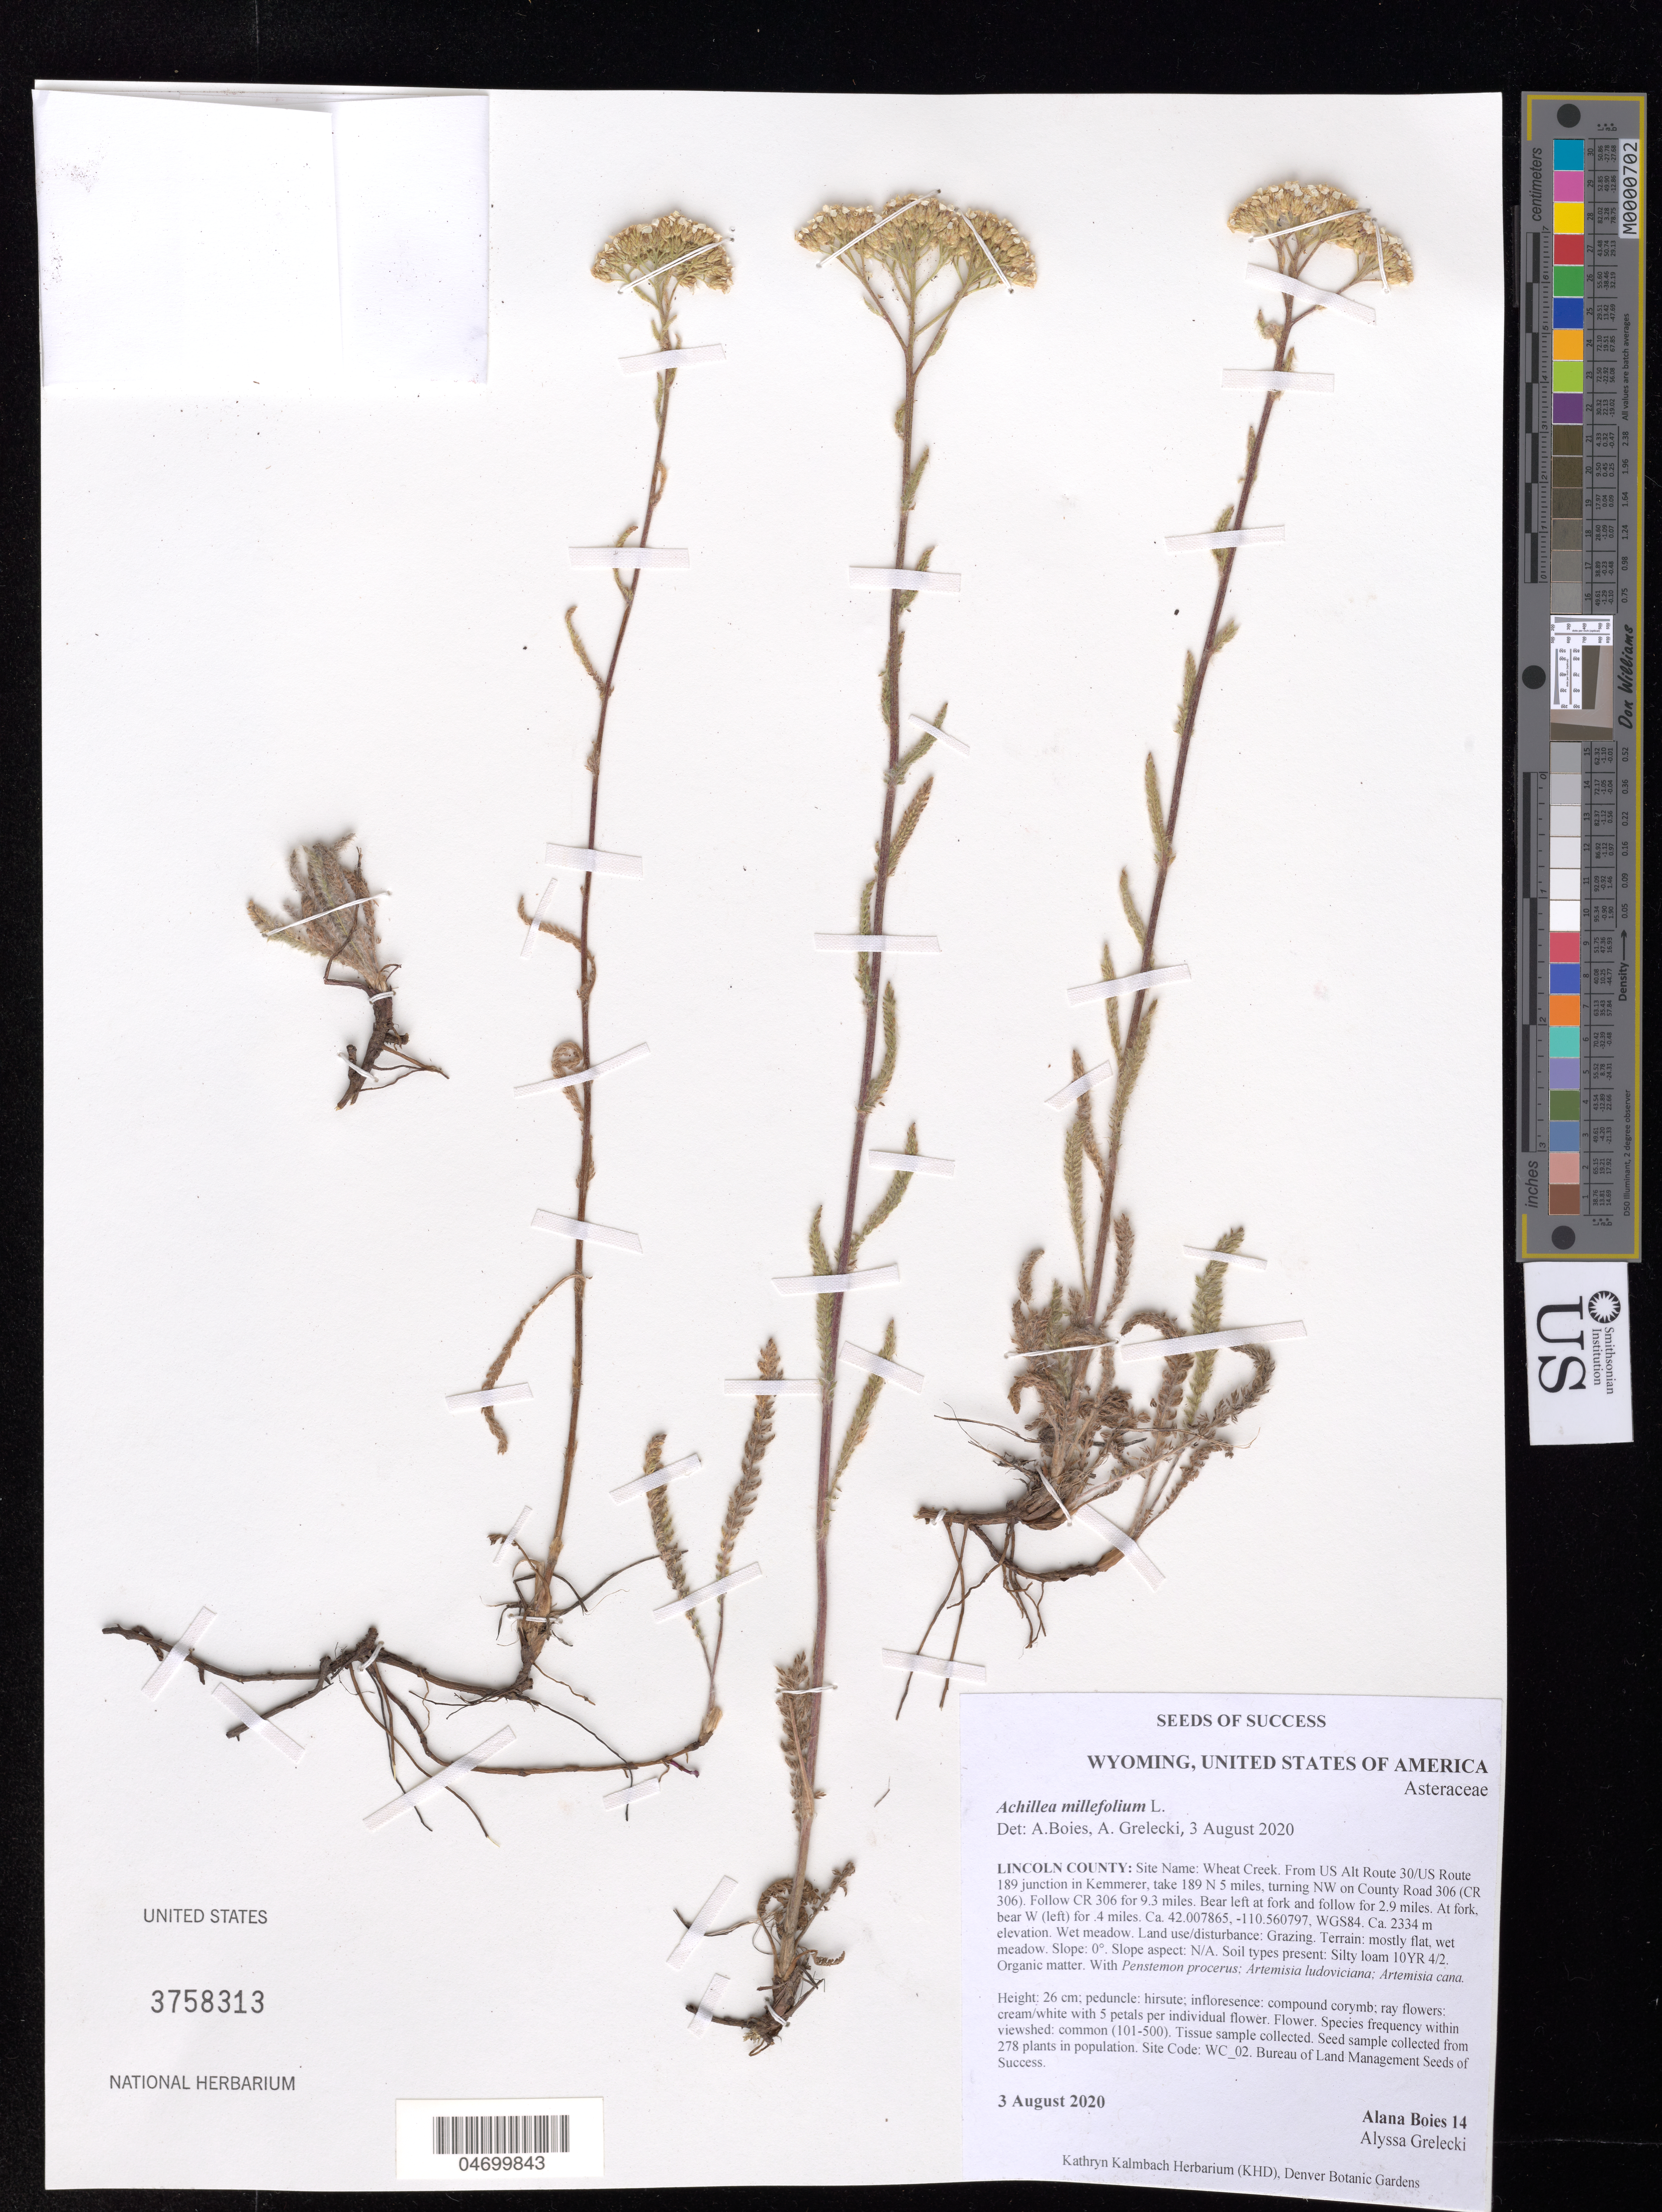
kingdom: Plantae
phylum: Tracheophyta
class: Magnoliopsida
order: Asterales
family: Asteraceae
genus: Achillea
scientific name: Achillea millefolium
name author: L.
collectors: A. Boies & A. Grelecki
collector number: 14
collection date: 2020-08-03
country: United States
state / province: Wyoming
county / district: Lincoln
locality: Wheat Creek.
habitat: Wet meadow. Silty loam soil. With Penstemon procerus, Artemisia ludoviciana, Artemisia cana.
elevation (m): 2334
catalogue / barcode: US 3758313